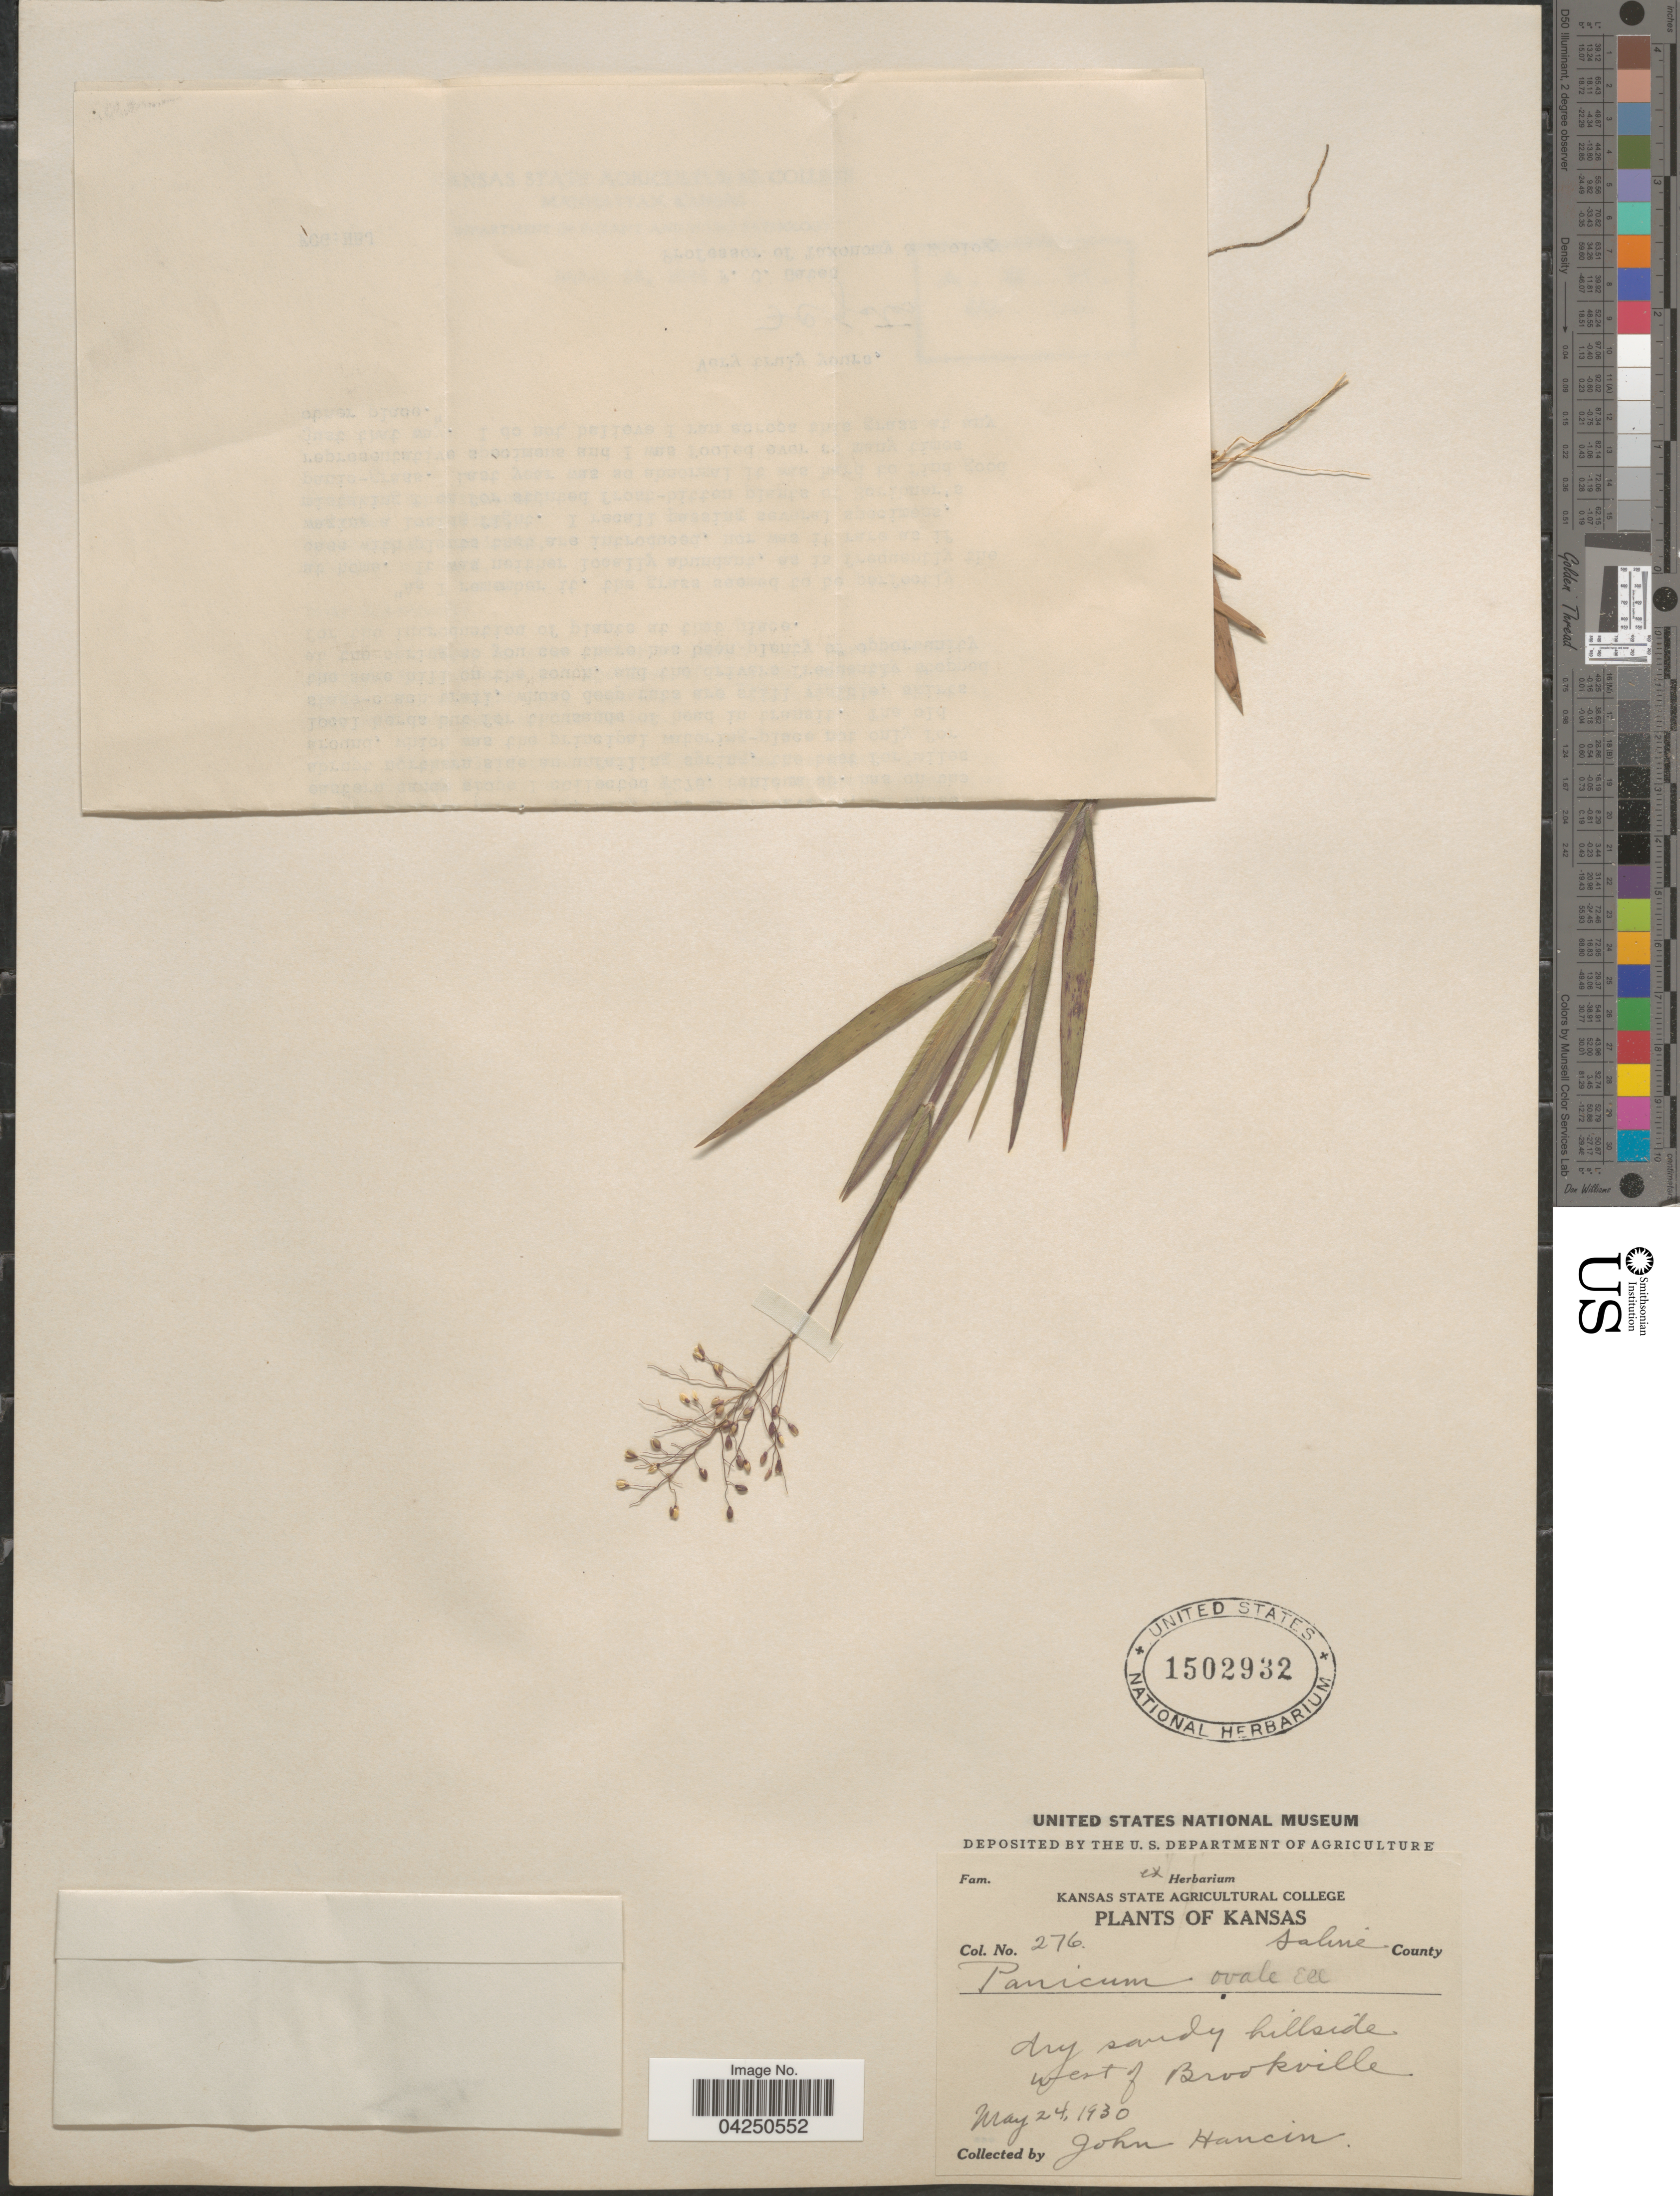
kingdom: Plantae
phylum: Tracheophyta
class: Liliopsida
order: Poales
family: Poaceae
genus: Dichanthelium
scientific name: Dichanthelium acuminatum var. acuminatum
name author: (Sw.) Gould & C.A. Clark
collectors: J. Hancin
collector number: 276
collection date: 1930-05-24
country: United States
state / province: Kansas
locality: Saline County. Dry sandy hillside, west of Brookville.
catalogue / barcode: US 1502932